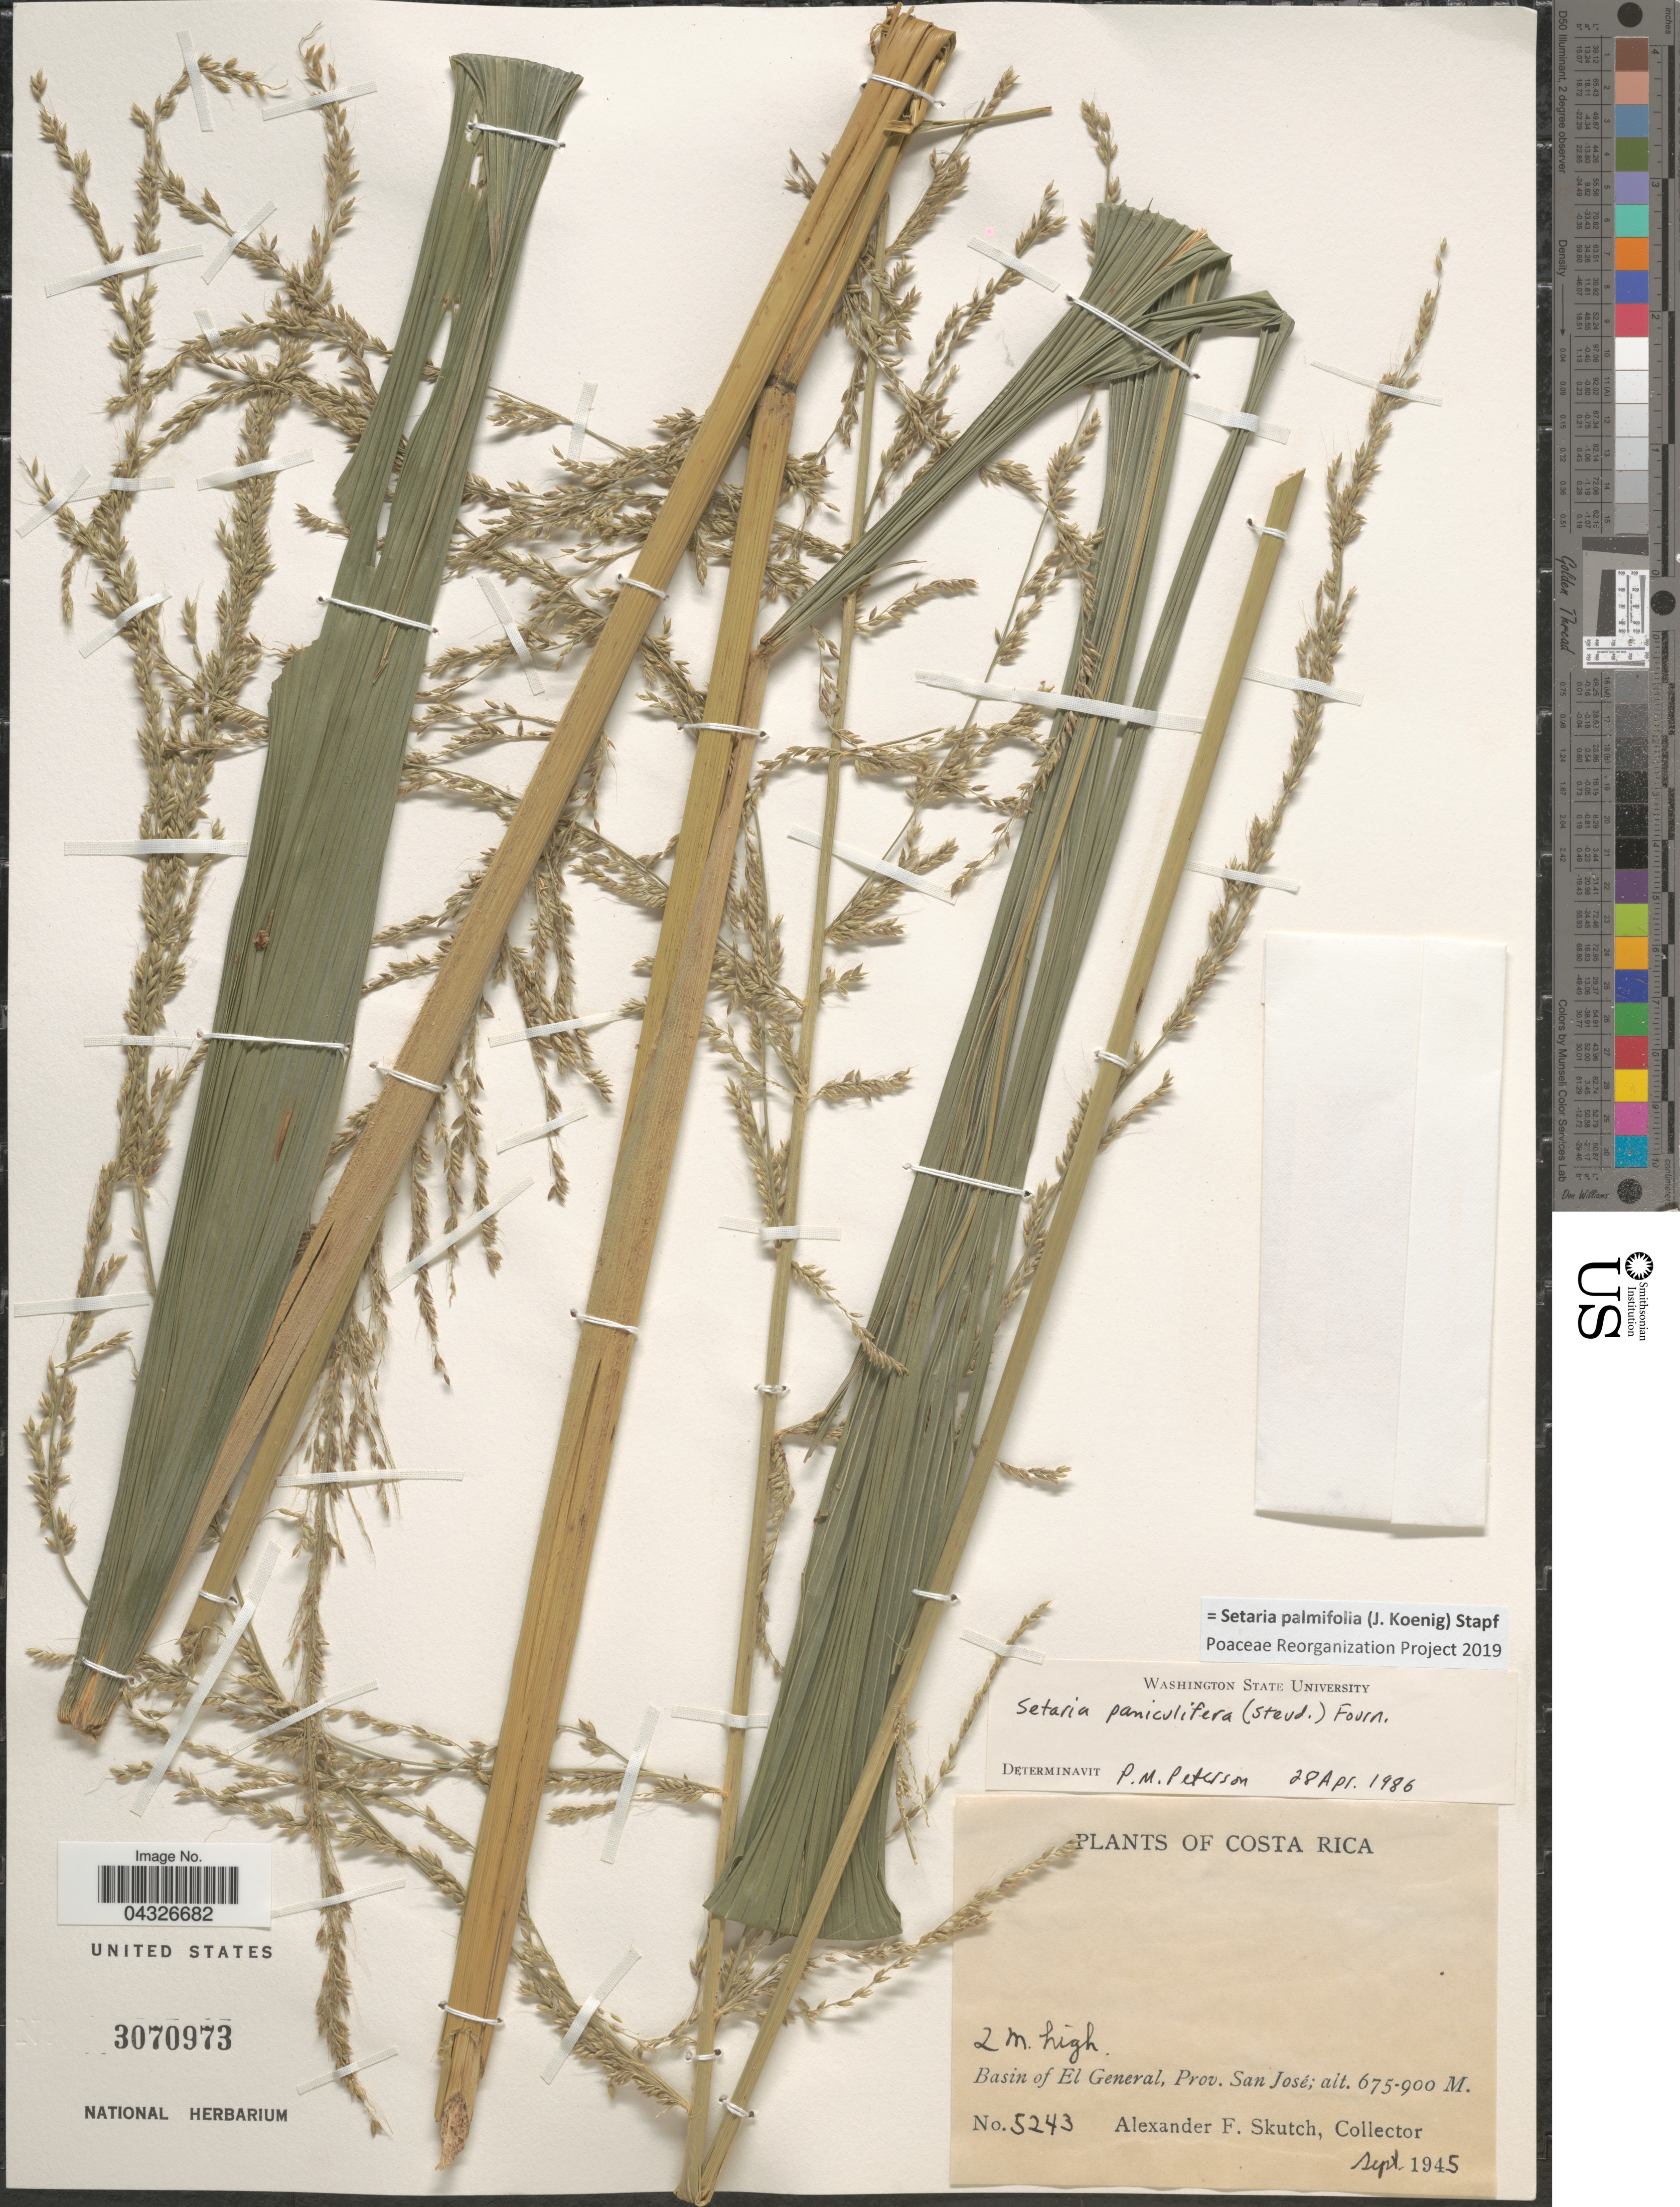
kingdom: Plantae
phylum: Tracheophyta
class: Liliopsida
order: Poales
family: Poaceae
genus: Setaria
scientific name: Setaria palmifolia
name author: (J. Koenig) Stapf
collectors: A. F. Skutch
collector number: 5243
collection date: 1945-09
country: Costa Rica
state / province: San José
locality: Basin of El General.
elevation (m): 675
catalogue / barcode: US 3070973